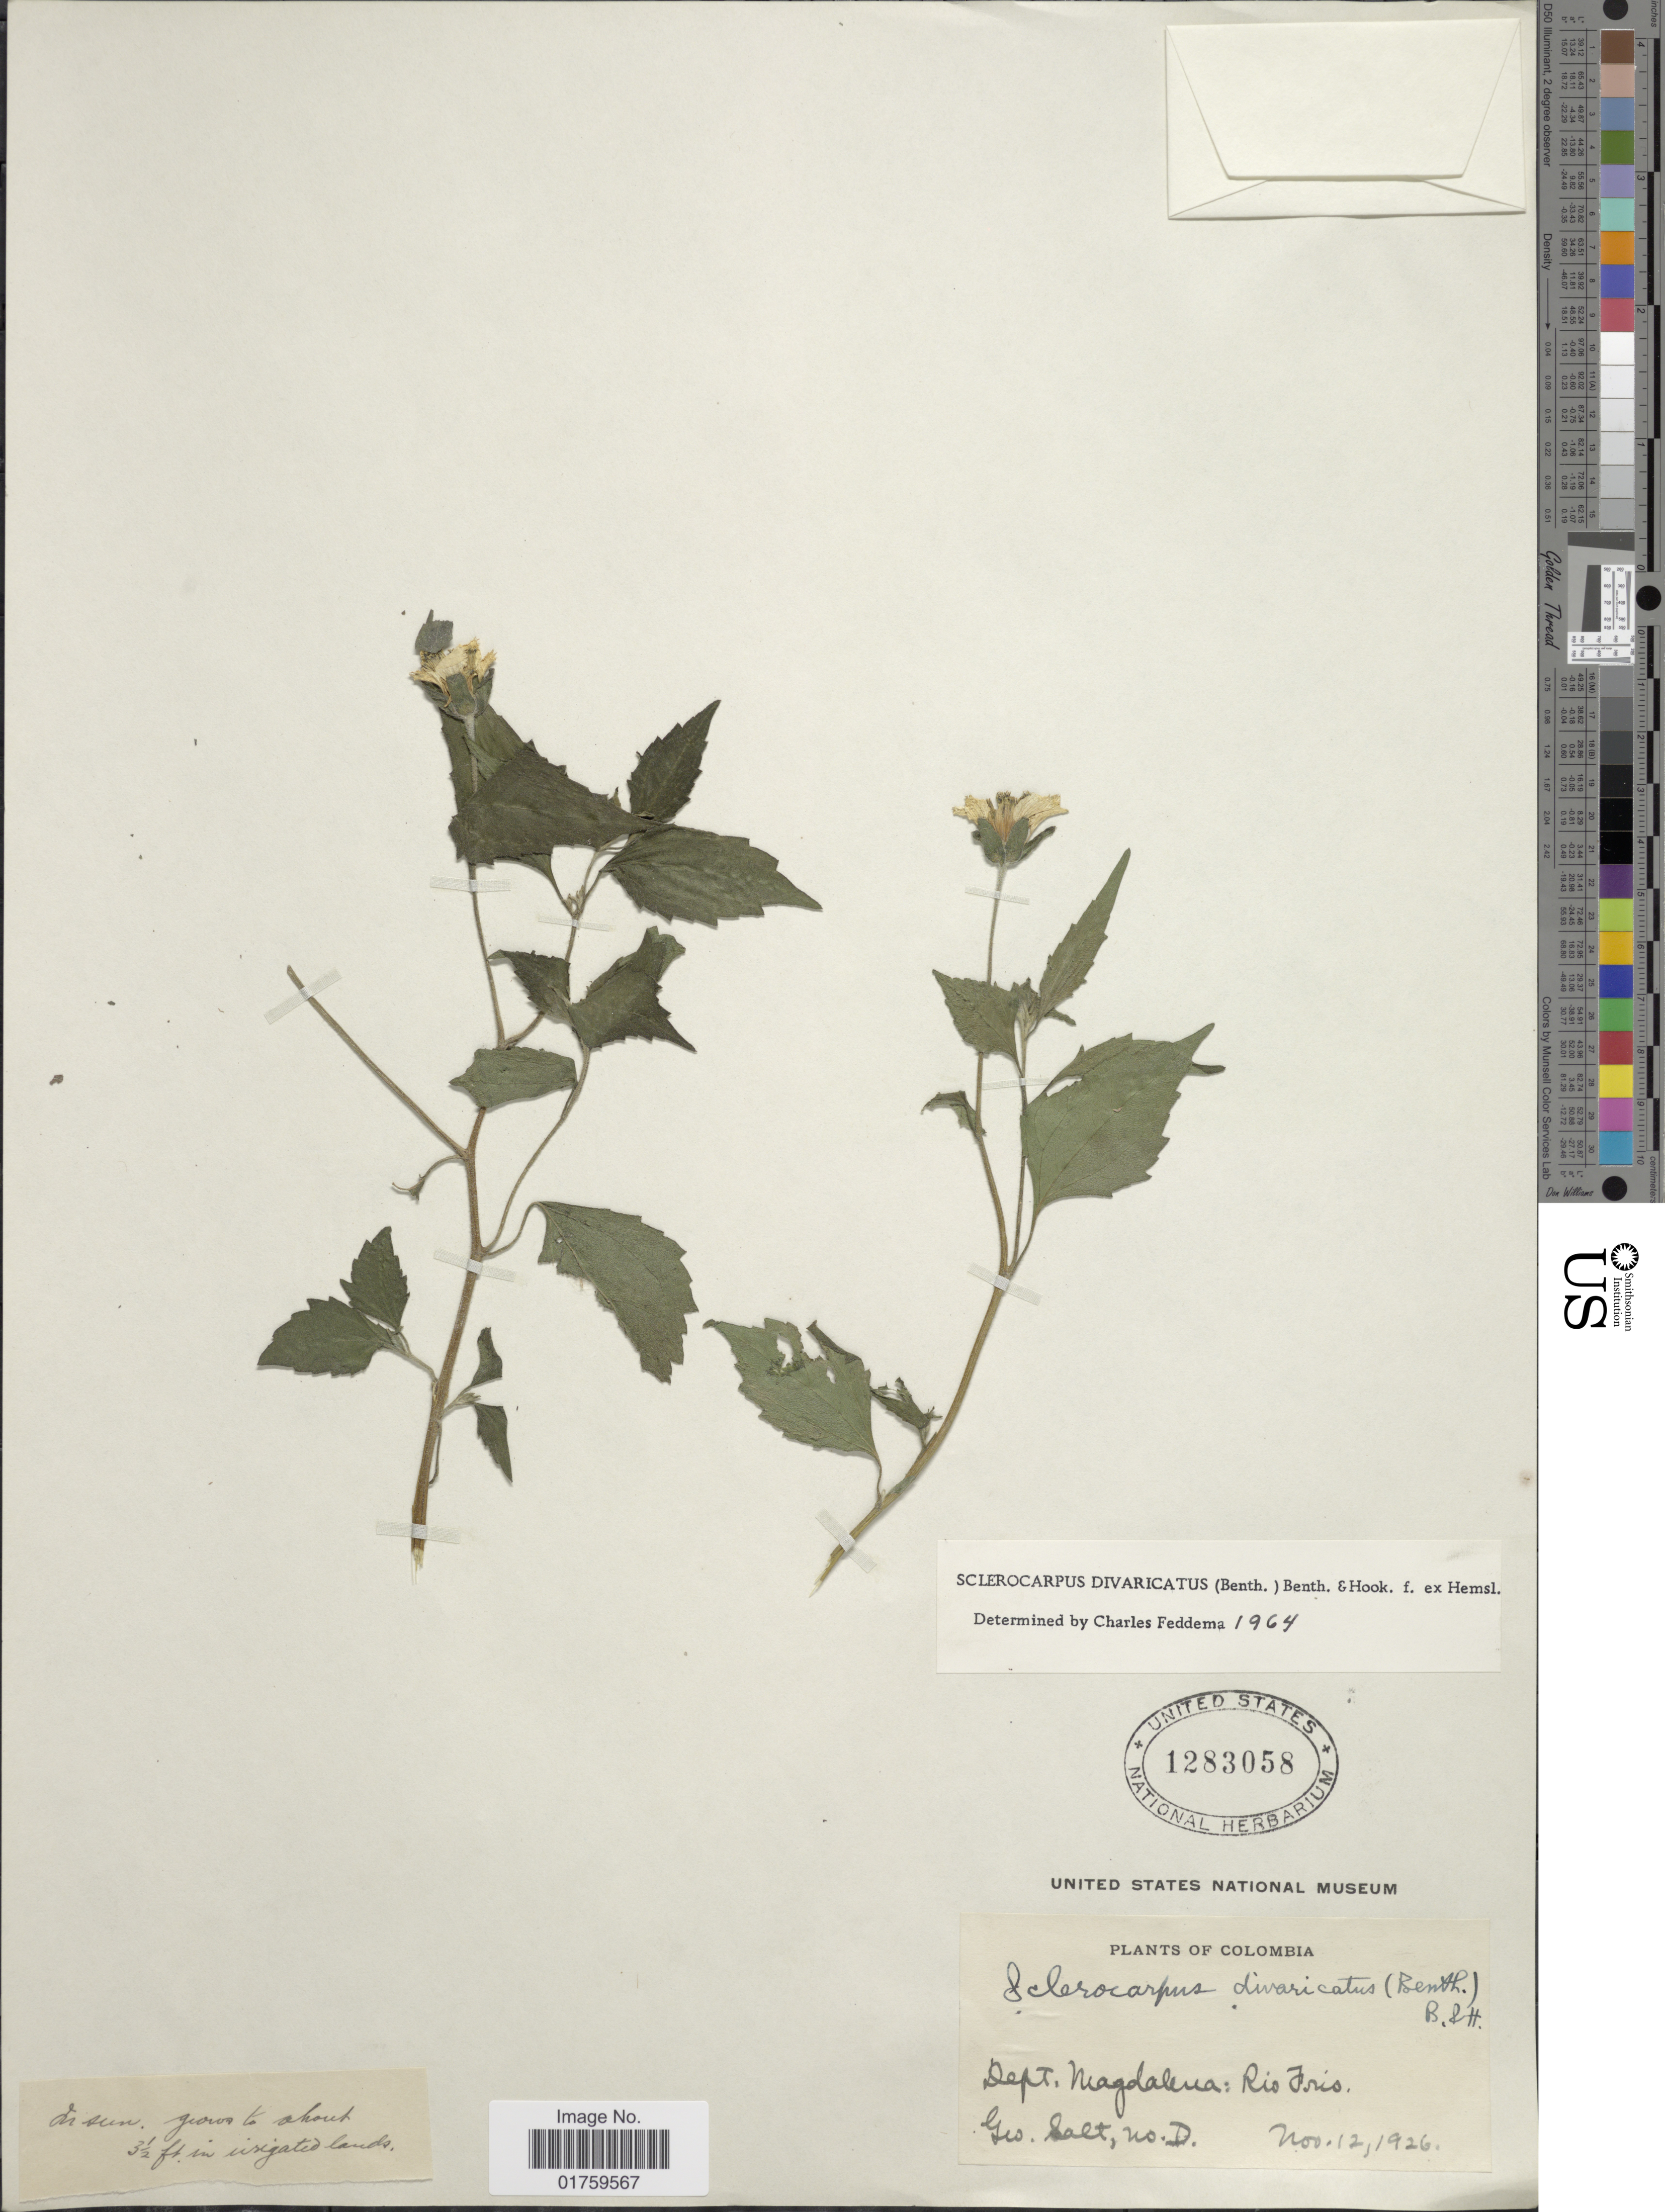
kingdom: Plantae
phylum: Tracheophyta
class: Magnoliopsida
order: Asterales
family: Asteraceae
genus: Sclerocarpus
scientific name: Sclerocarpus divaricatus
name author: (Benth.) Benth. & Hook. f. ex Hemsl.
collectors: G. Salt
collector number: D*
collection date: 1926-11-12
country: Colombia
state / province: Magdalena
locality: Dept. Magdalena; Rio Frio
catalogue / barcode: US 1283058